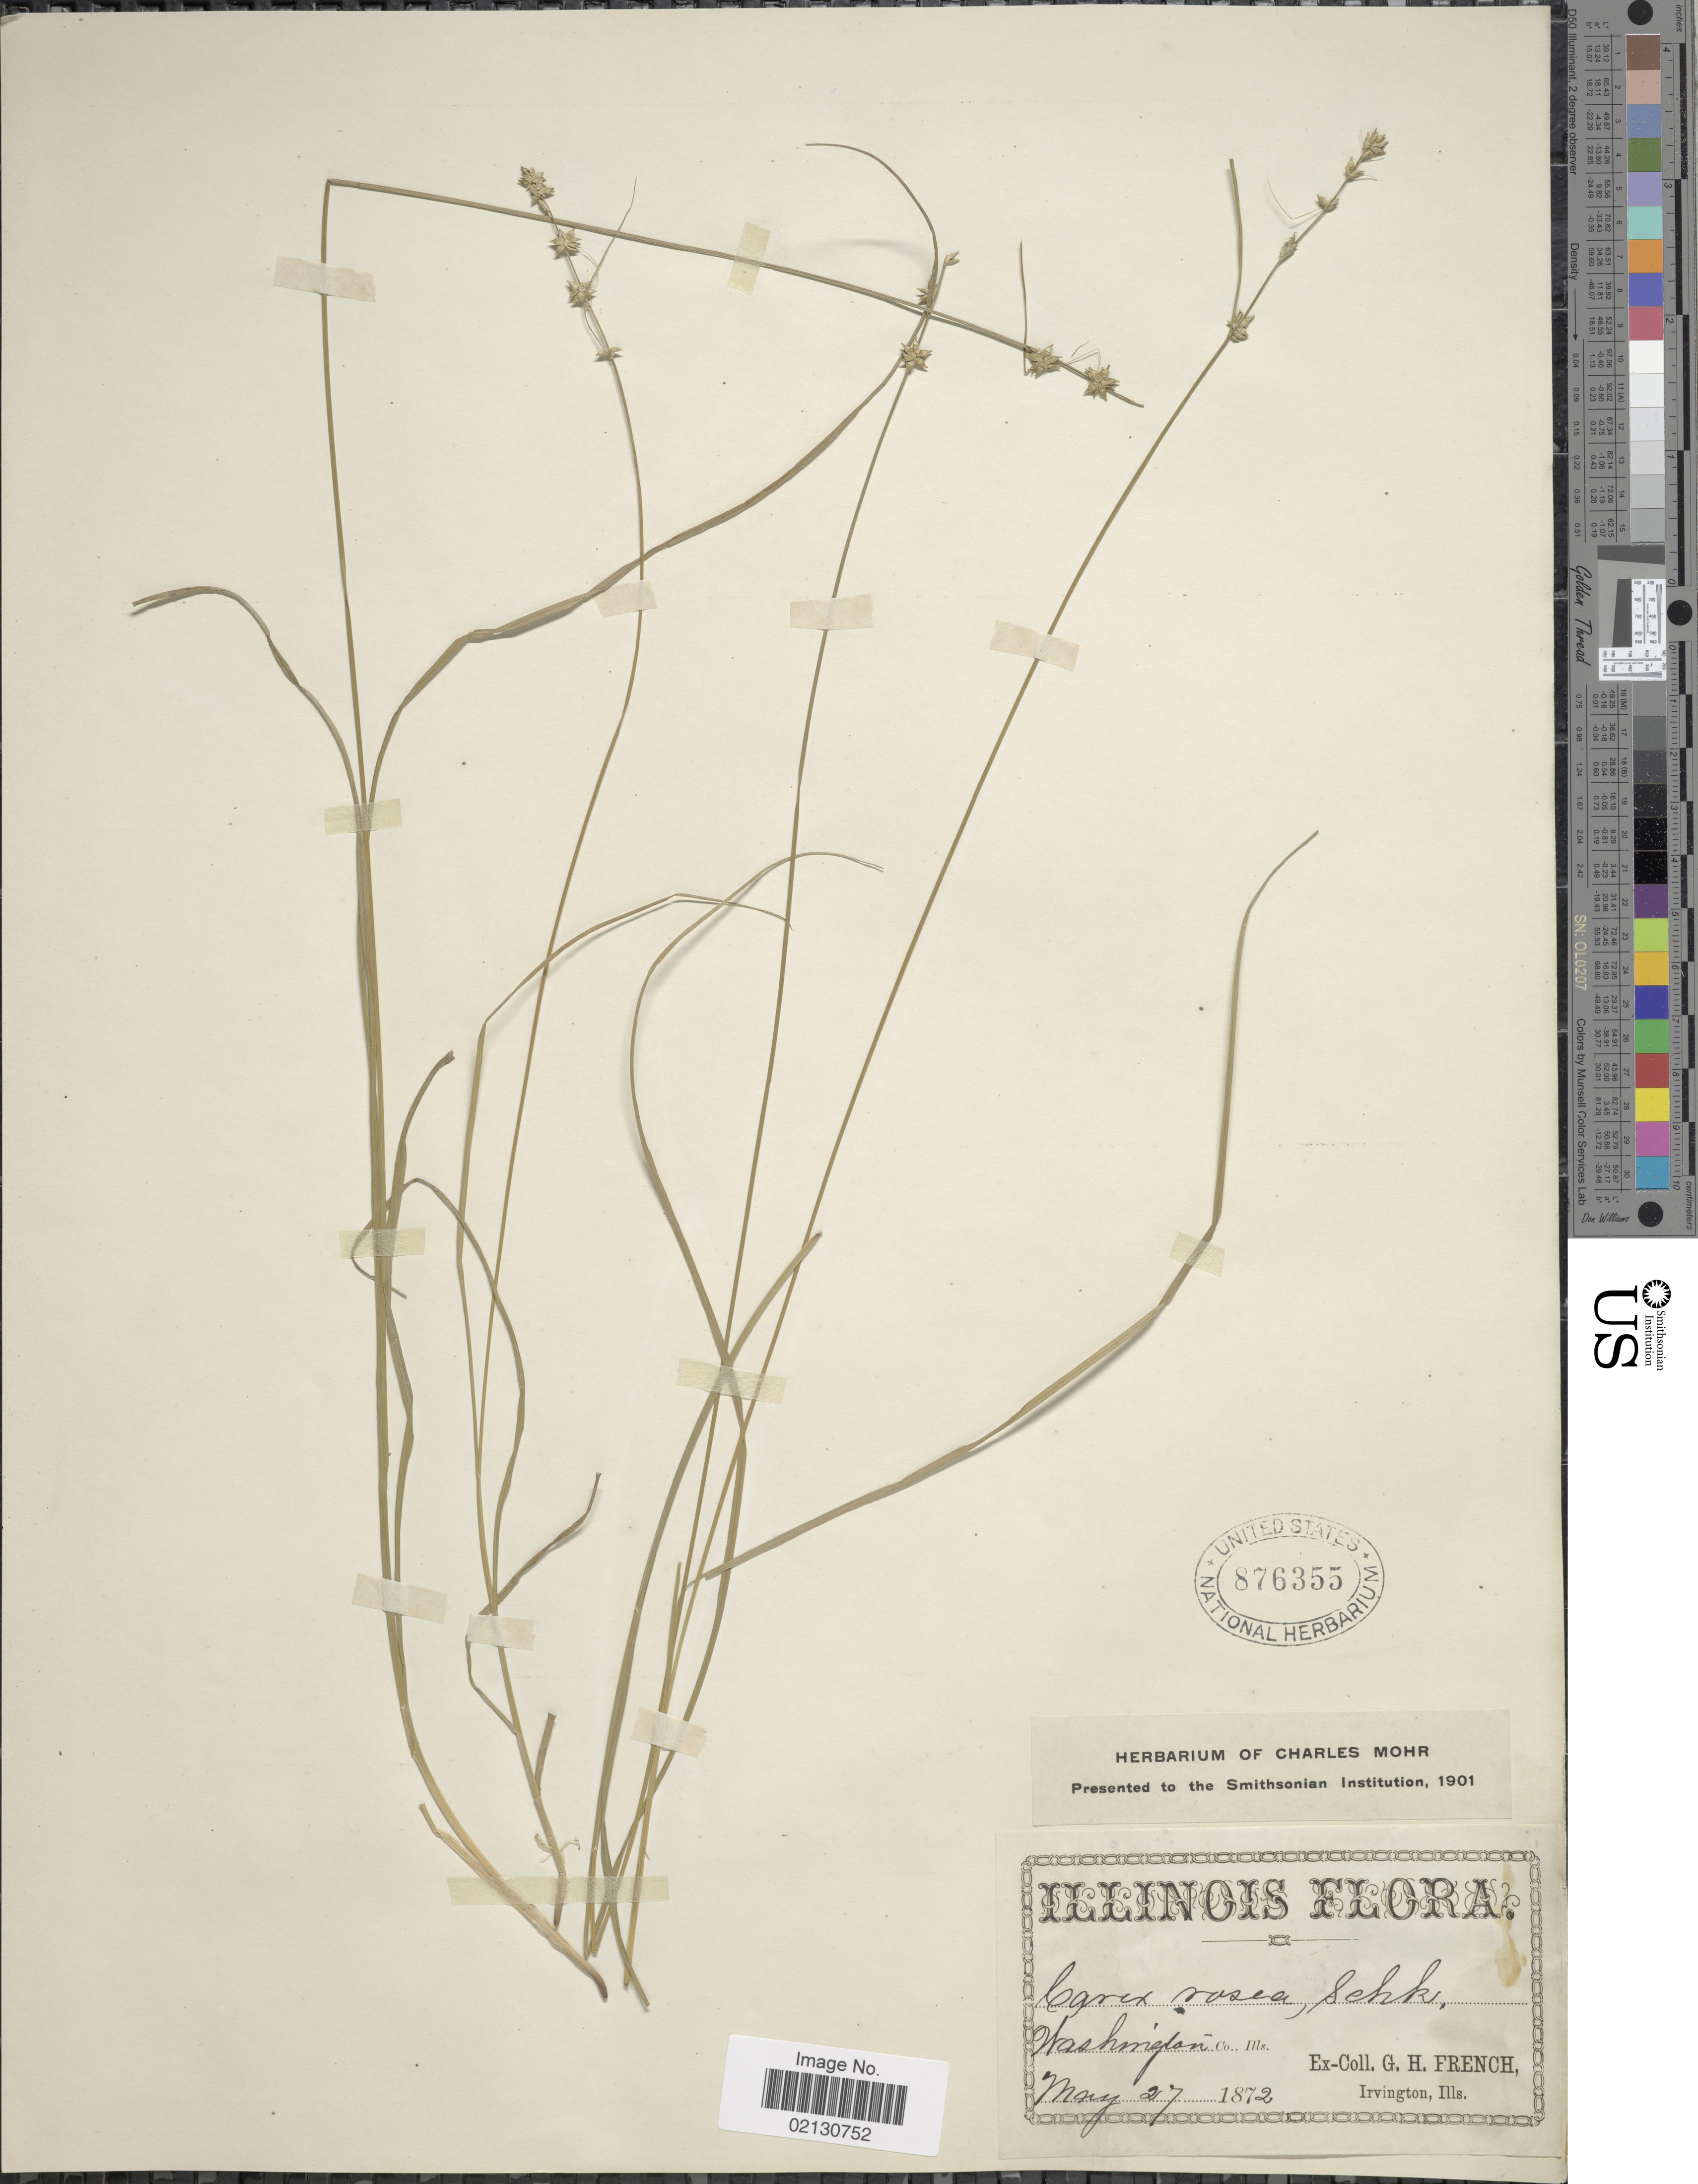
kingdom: Plantae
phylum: Tracheophyta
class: Liliopsida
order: Poales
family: Cyperaceae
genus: Carex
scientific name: Carex radiata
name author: (Wahlenb.) Small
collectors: G. H. French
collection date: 1872-05-27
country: United States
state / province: Illinois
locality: Washington Co.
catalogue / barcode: US 876355